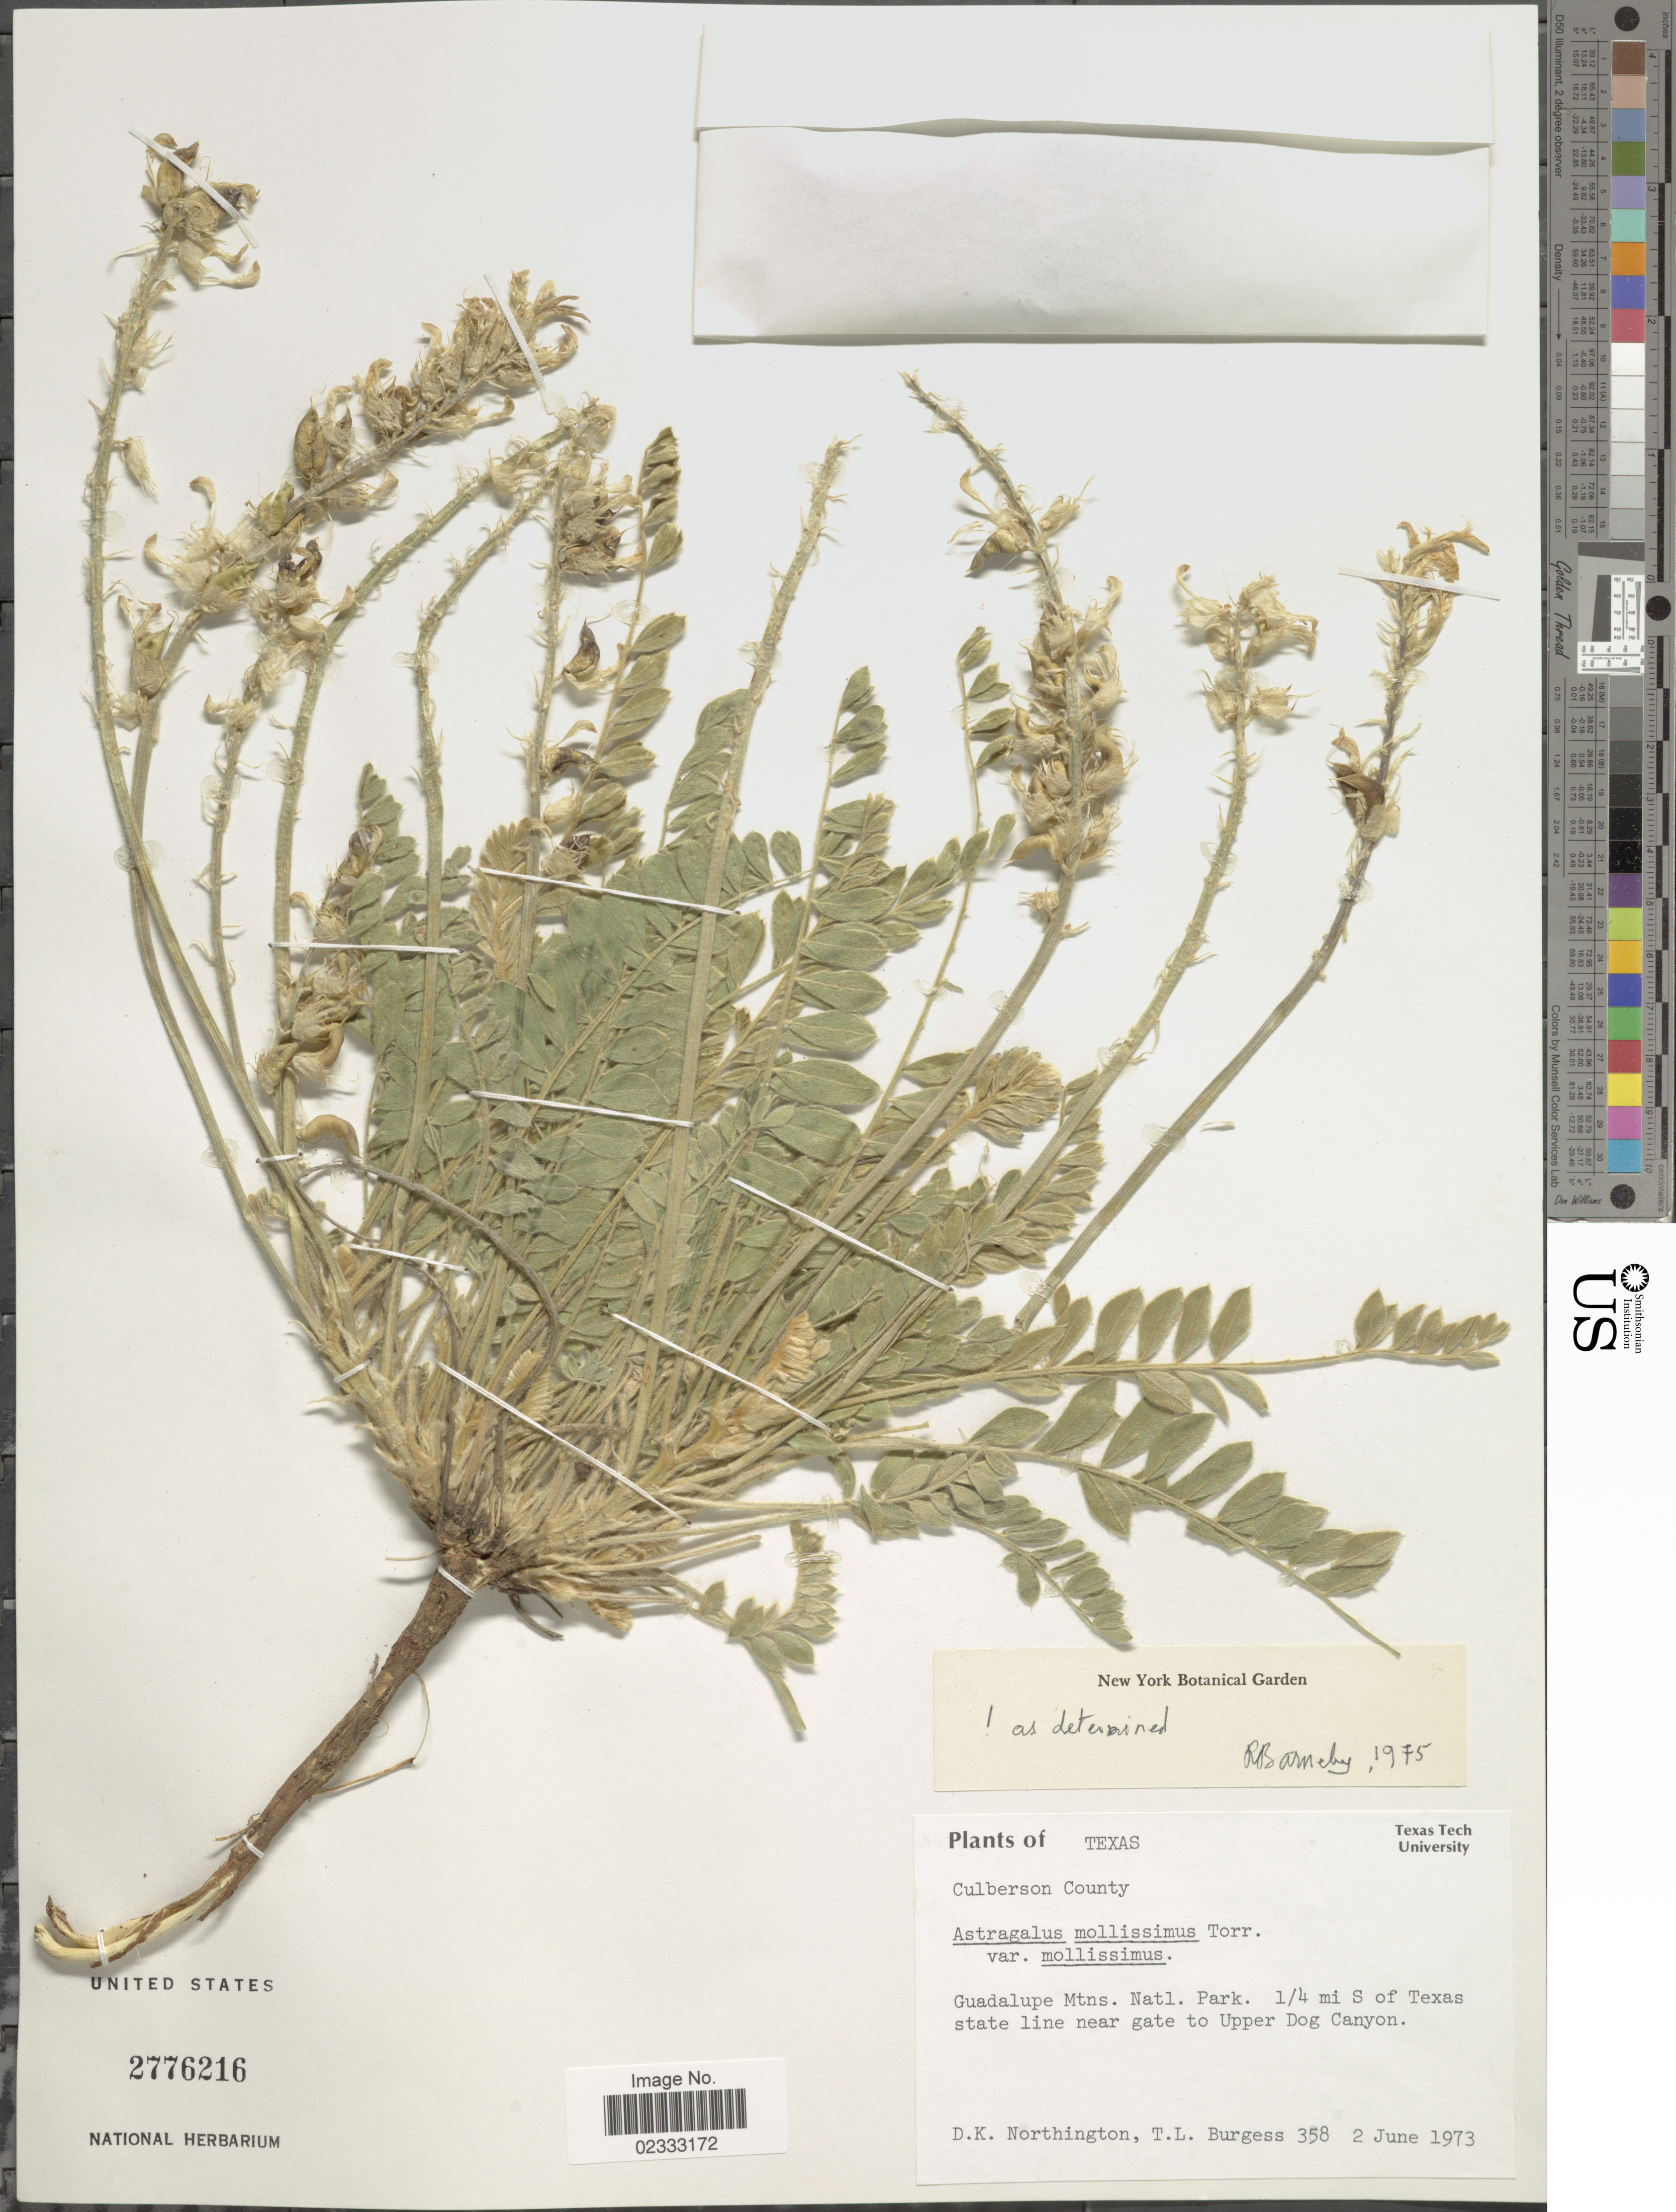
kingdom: Plantae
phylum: Tracheophyta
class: Magnoliopsida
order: Fabales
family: Fabaceae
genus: Astragalus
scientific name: Astragalus mollissimus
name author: Torr.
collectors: D. Northington & Burgess, T. L.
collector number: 358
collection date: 1973-06-02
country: United States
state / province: Texas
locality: Texas, Guadalupe Mtns. Natl. Park 1/4 mi S of Texas state line near gate to Upper Dog Canyon. Culbersob County.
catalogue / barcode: US 2776216